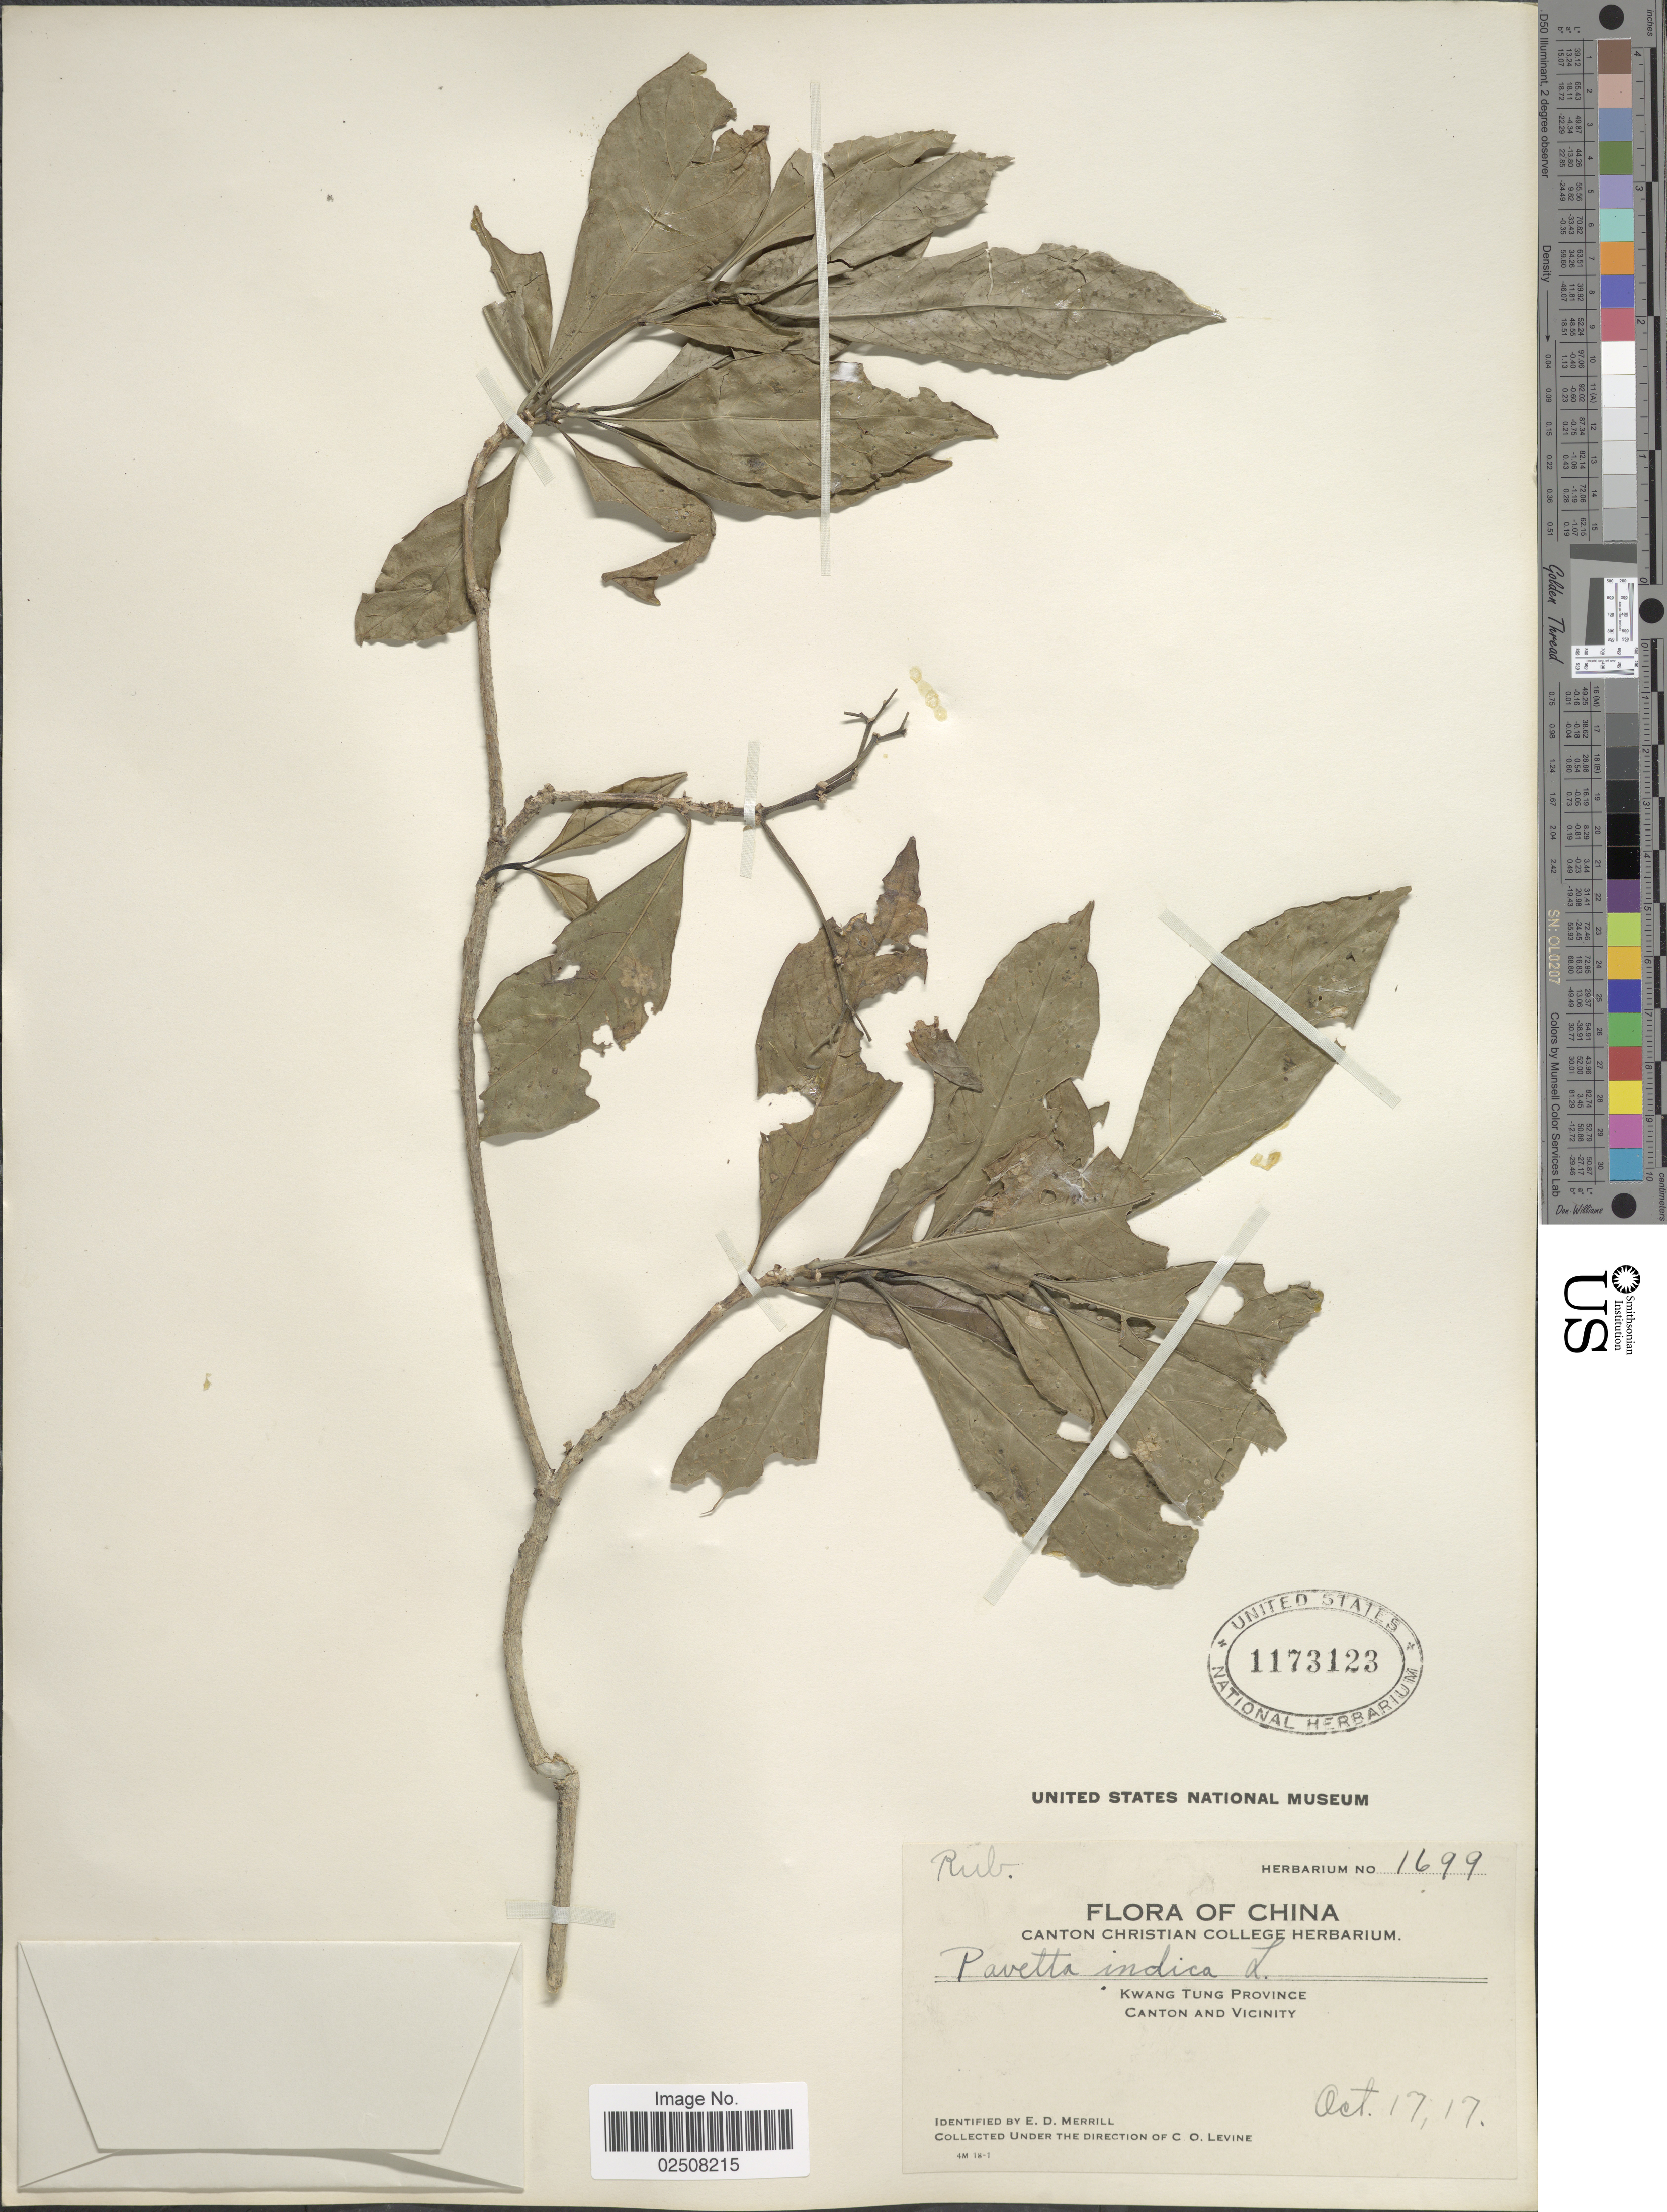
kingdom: Plantae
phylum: Tracheophyta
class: Magnoliopsida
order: Gentianales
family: Rubiaceae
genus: Pavetta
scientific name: Pavetta indica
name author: L.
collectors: C. O. Levine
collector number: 1699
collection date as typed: Transcribed d/m/y: 17/10/17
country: China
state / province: Guangdong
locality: Kwang Tung Province, Canton and Vicinity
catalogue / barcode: US 1173123